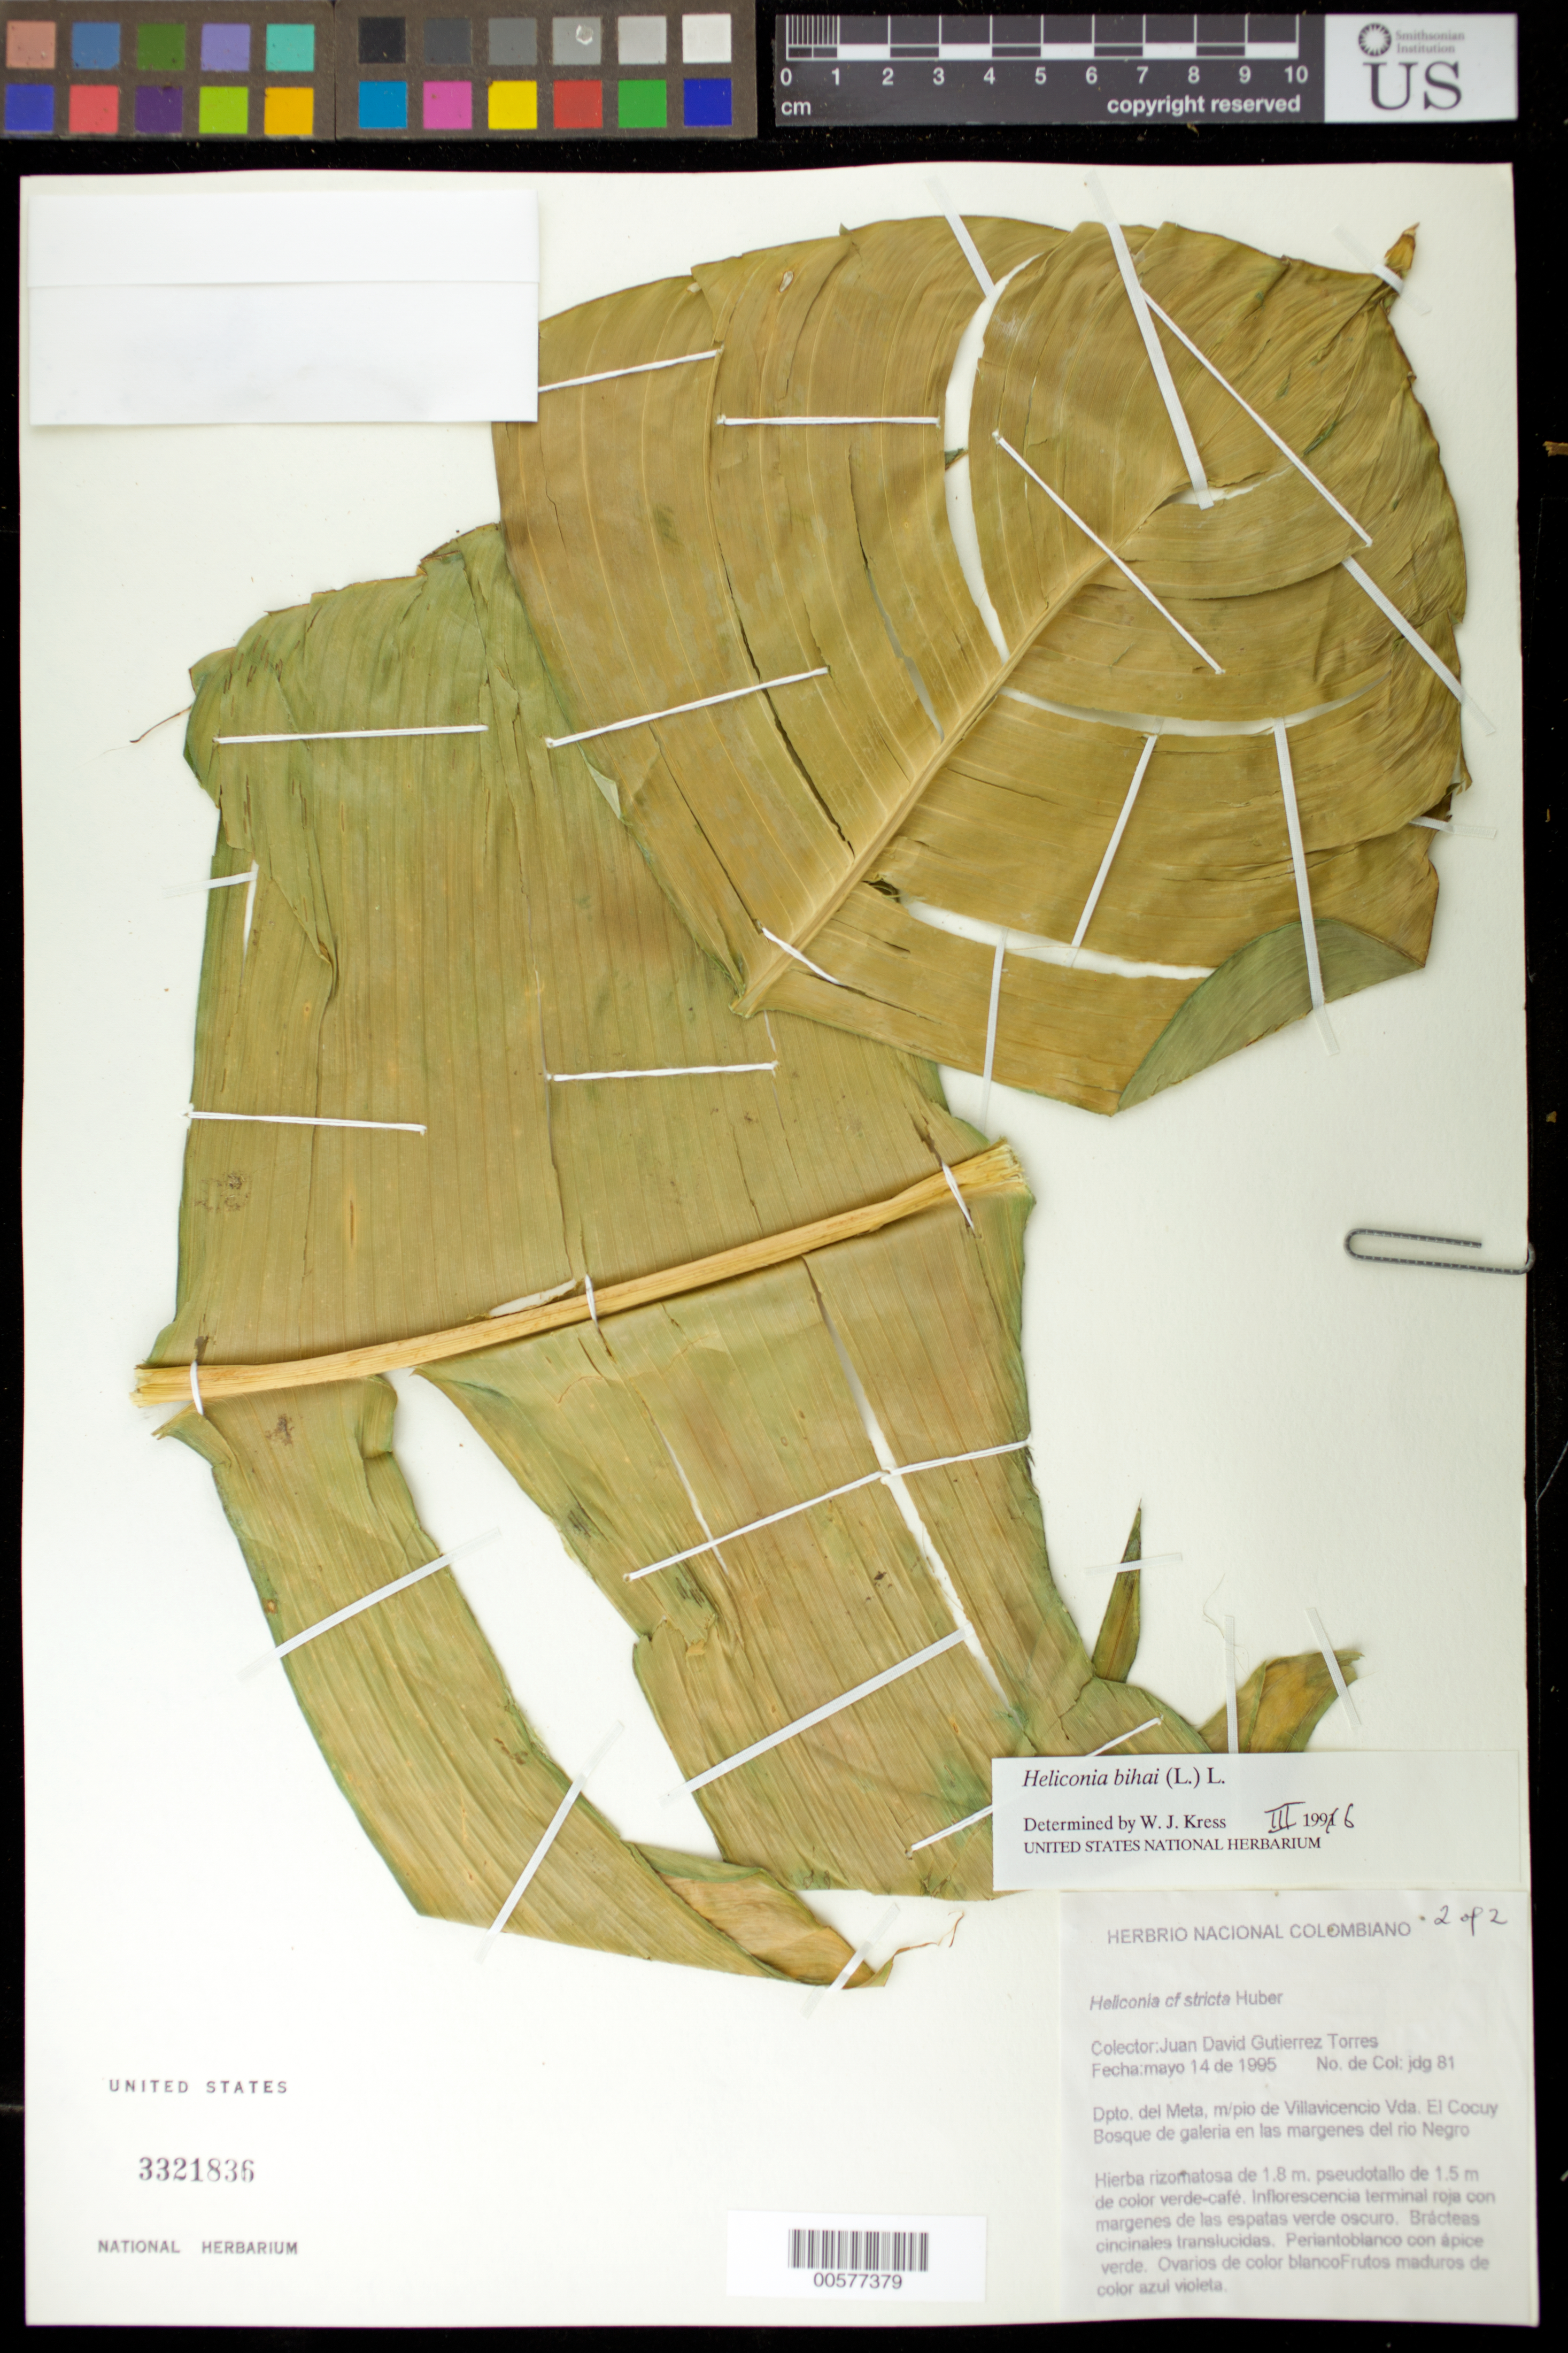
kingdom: Plantae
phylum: Tracheophyta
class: Liliopsida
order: Zingiberales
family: Heliconiaceae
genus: Heliconia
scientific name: Heliconia bihai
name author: (L.) L.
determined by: Kress, W. J., (US), Smithsonian Institution - National Museum of Natural History (UNITED STATES)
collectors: J. D. G. Torres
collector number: jdg81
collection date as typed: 14 Apr 1995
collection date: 1995-04-14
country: Colombia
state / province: Meta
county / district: Villavicencio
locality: El Cocuy forest along Rio Negro.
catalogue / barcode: US 3321836